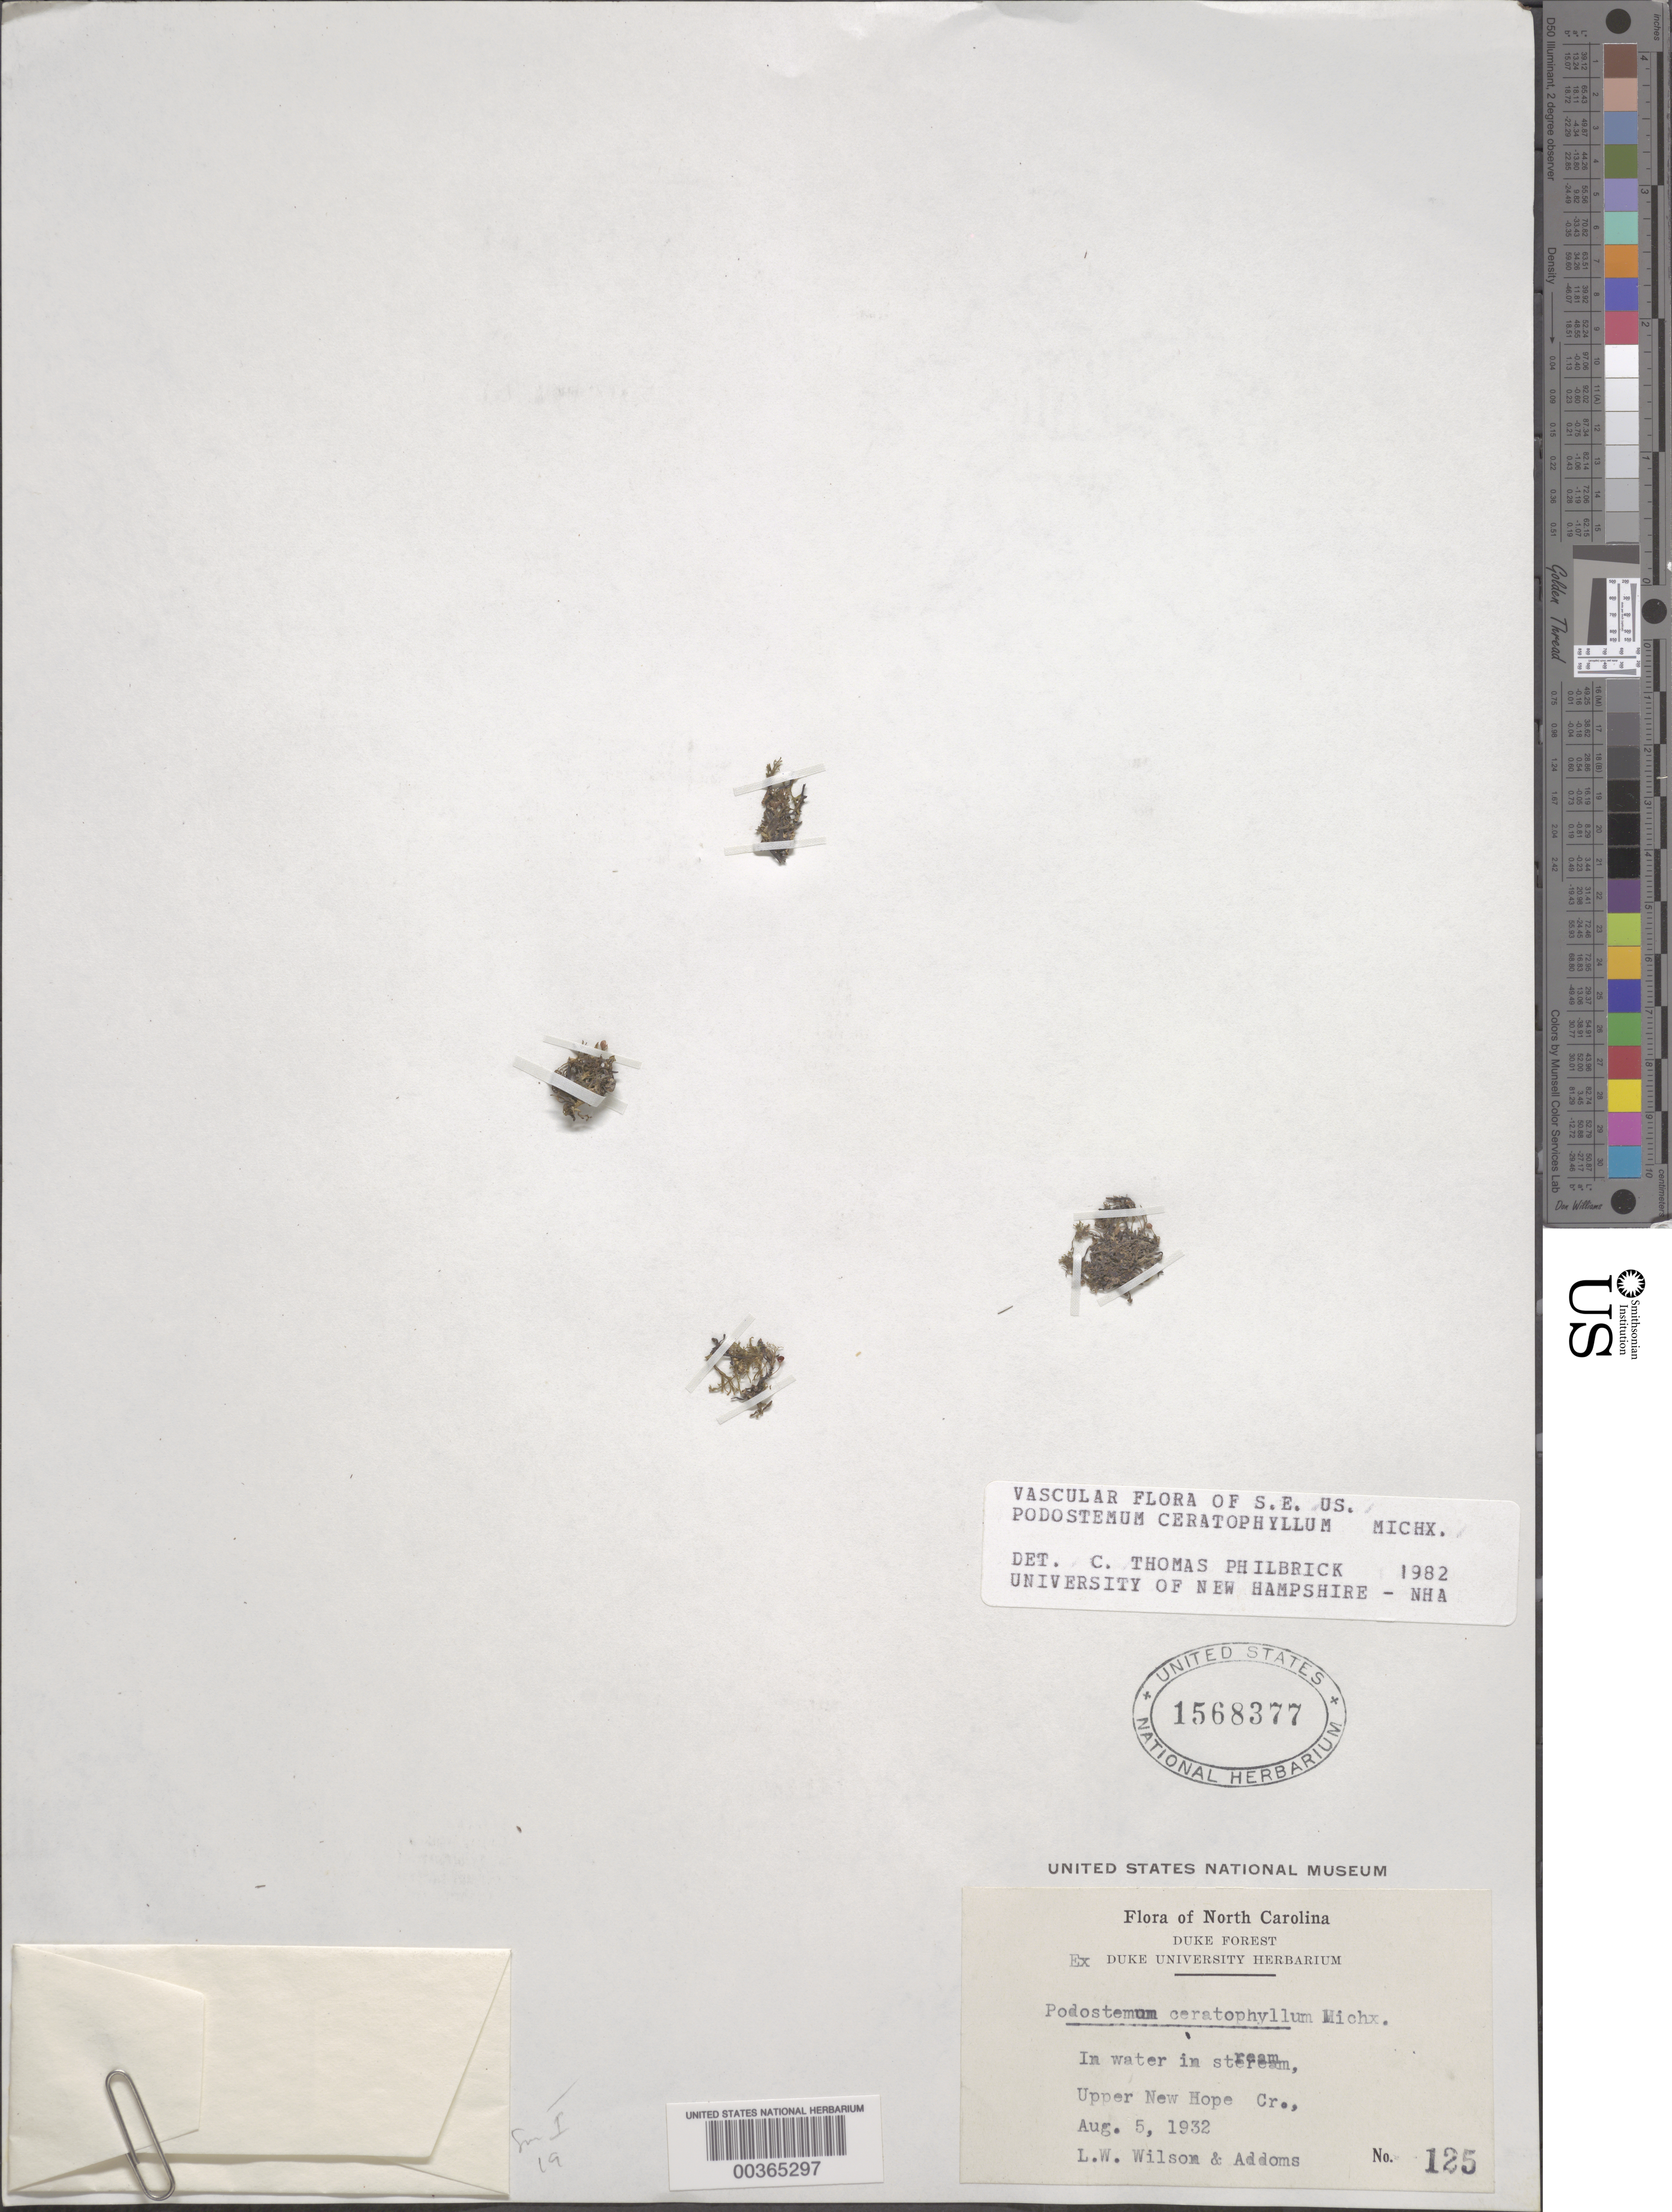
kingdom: Plantae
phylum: Tracheophyta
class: Magnoliopsida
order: Malpighiales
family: Podostemaceae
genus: Podostemum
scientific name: Podostemum ceratophylllum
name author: Michx.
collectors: L. W. Wilson & -- Addoms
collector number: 125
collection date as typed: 05 Aug 1932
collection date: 1932-08-05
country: United States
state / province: North Carolina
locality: Upper new hope creek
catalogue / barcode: US 1568377